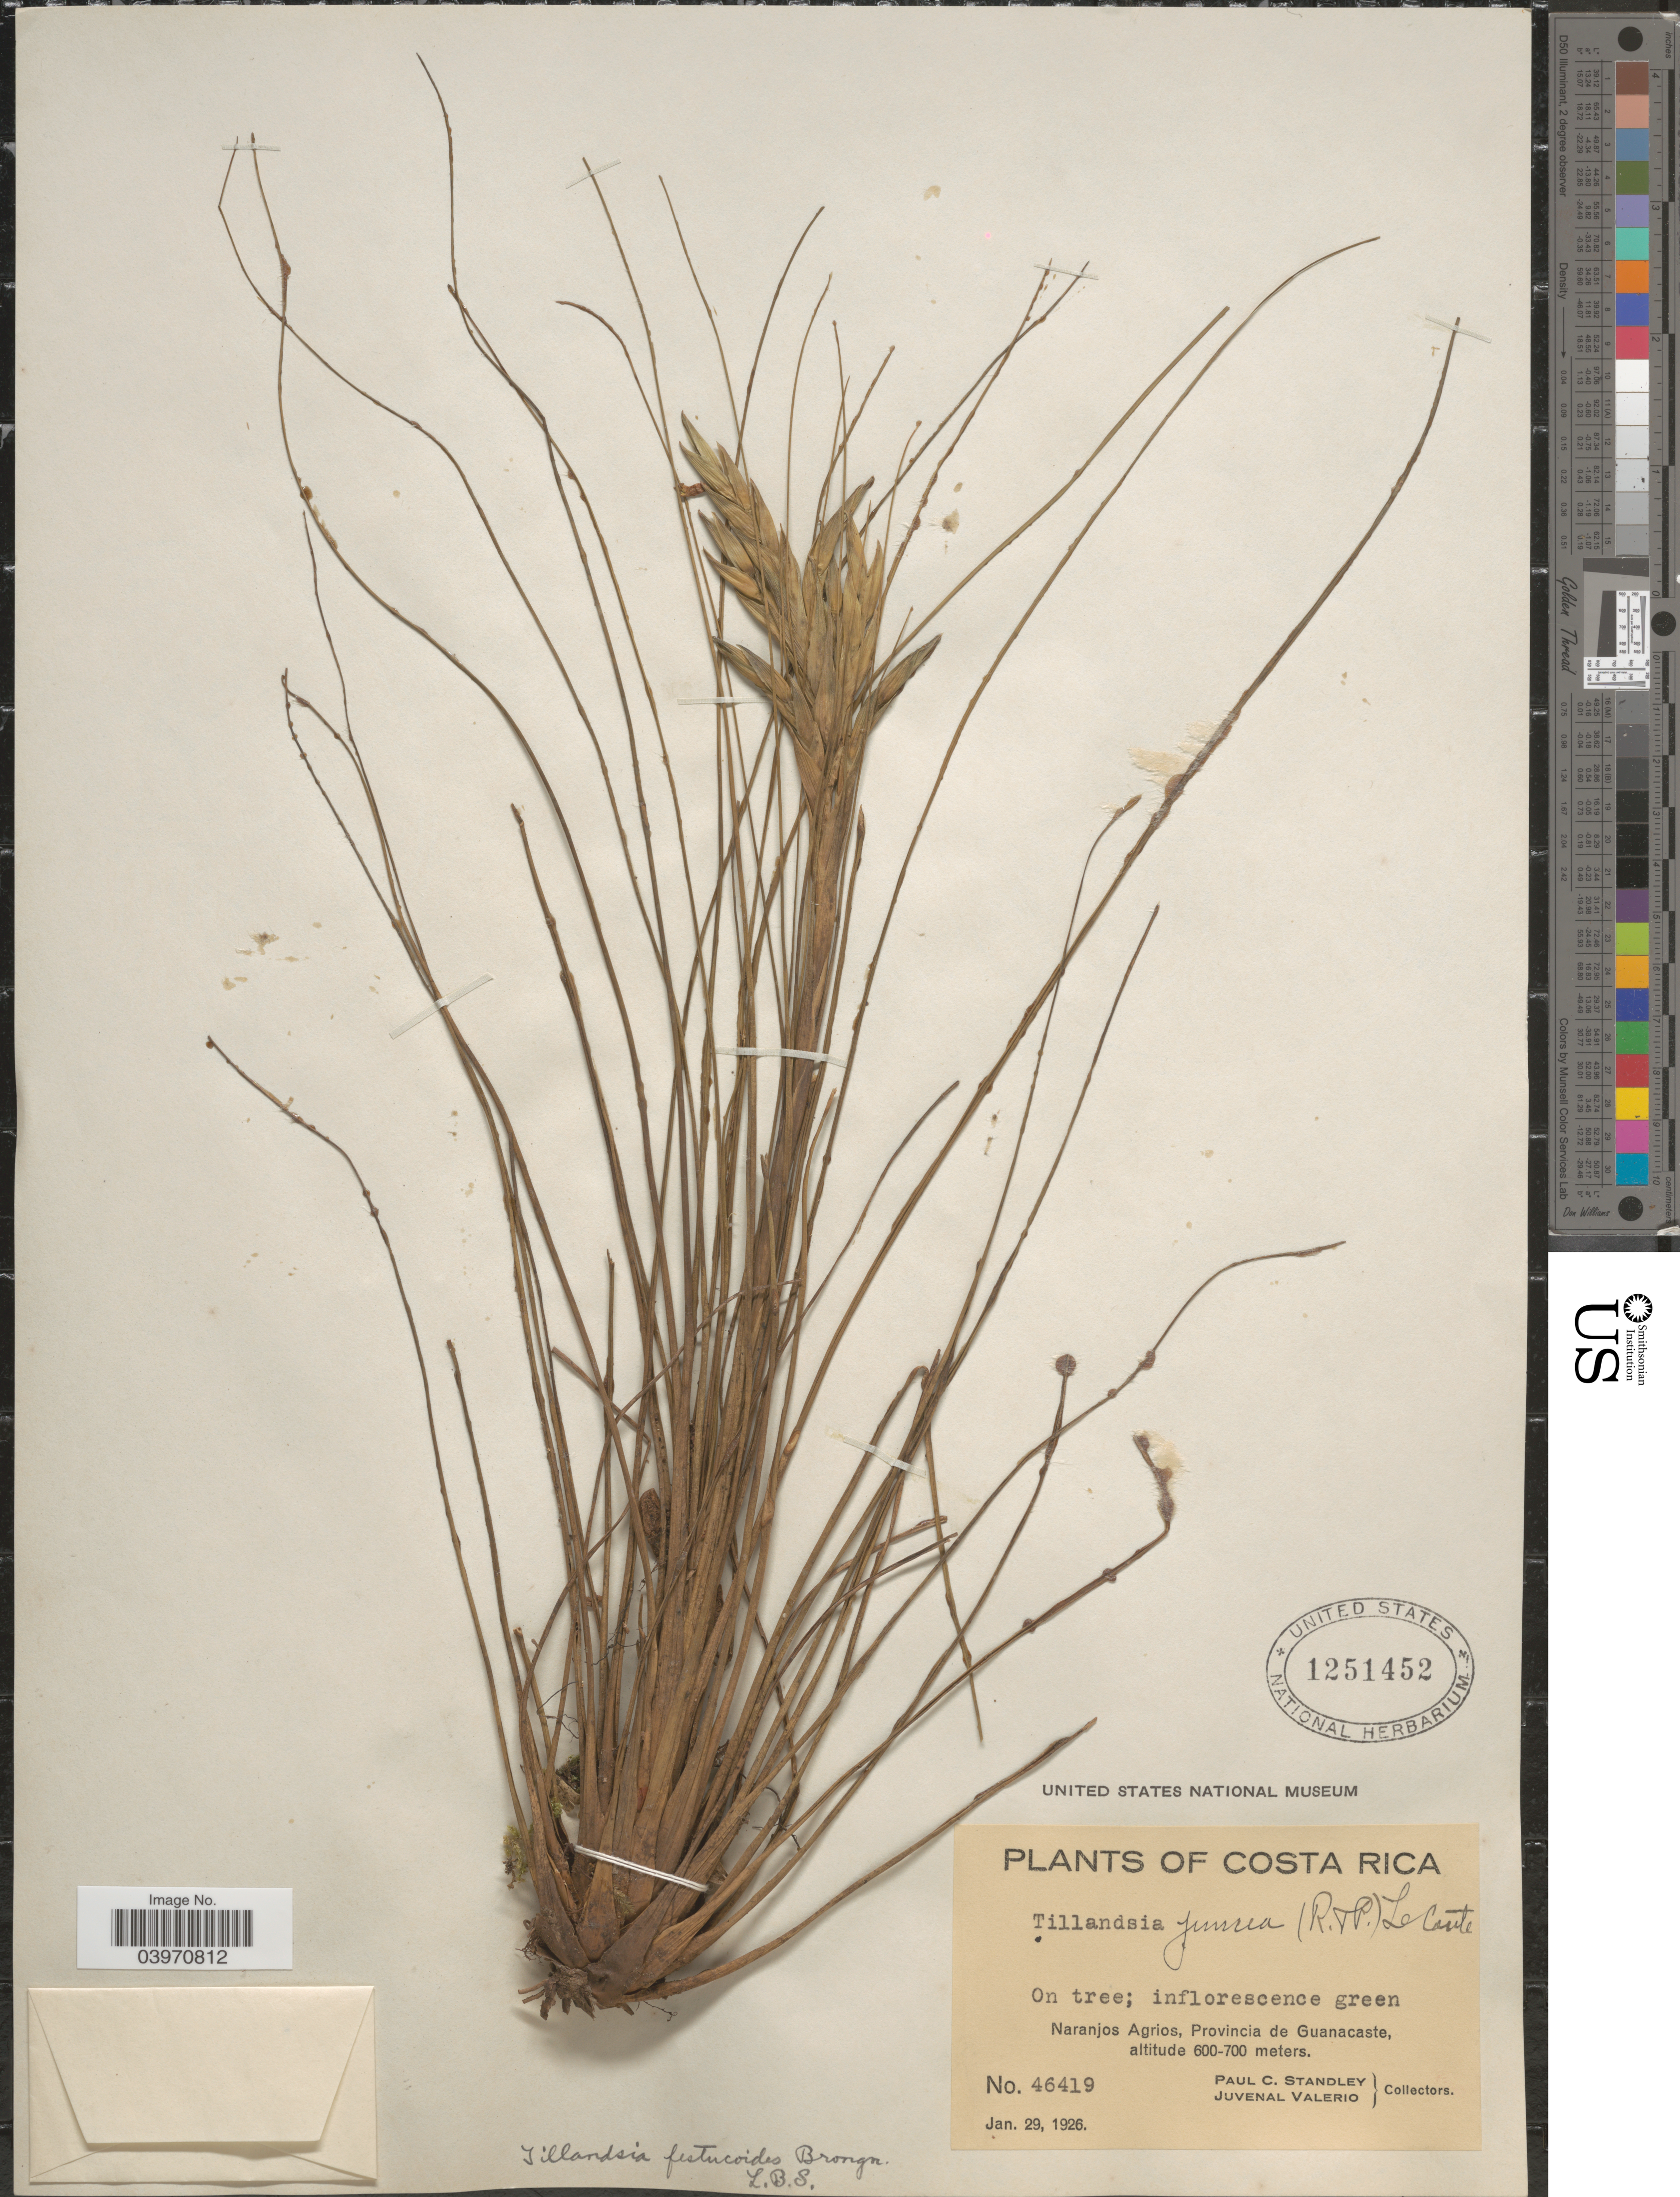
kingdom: Plantae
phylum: Tracheophyta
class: Liliopsida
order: Poales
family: Bromeliaceae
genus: Tillandsia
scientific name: Tillandsia festucoides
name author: Brongn. ex Mez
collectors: P. C. Standley & J. Valerio R.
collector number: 46419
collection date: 1926-01-29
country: Costa Rica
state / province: Guanacaste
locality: Naranjos Agrios.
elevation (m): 600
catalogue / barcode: US 1251452